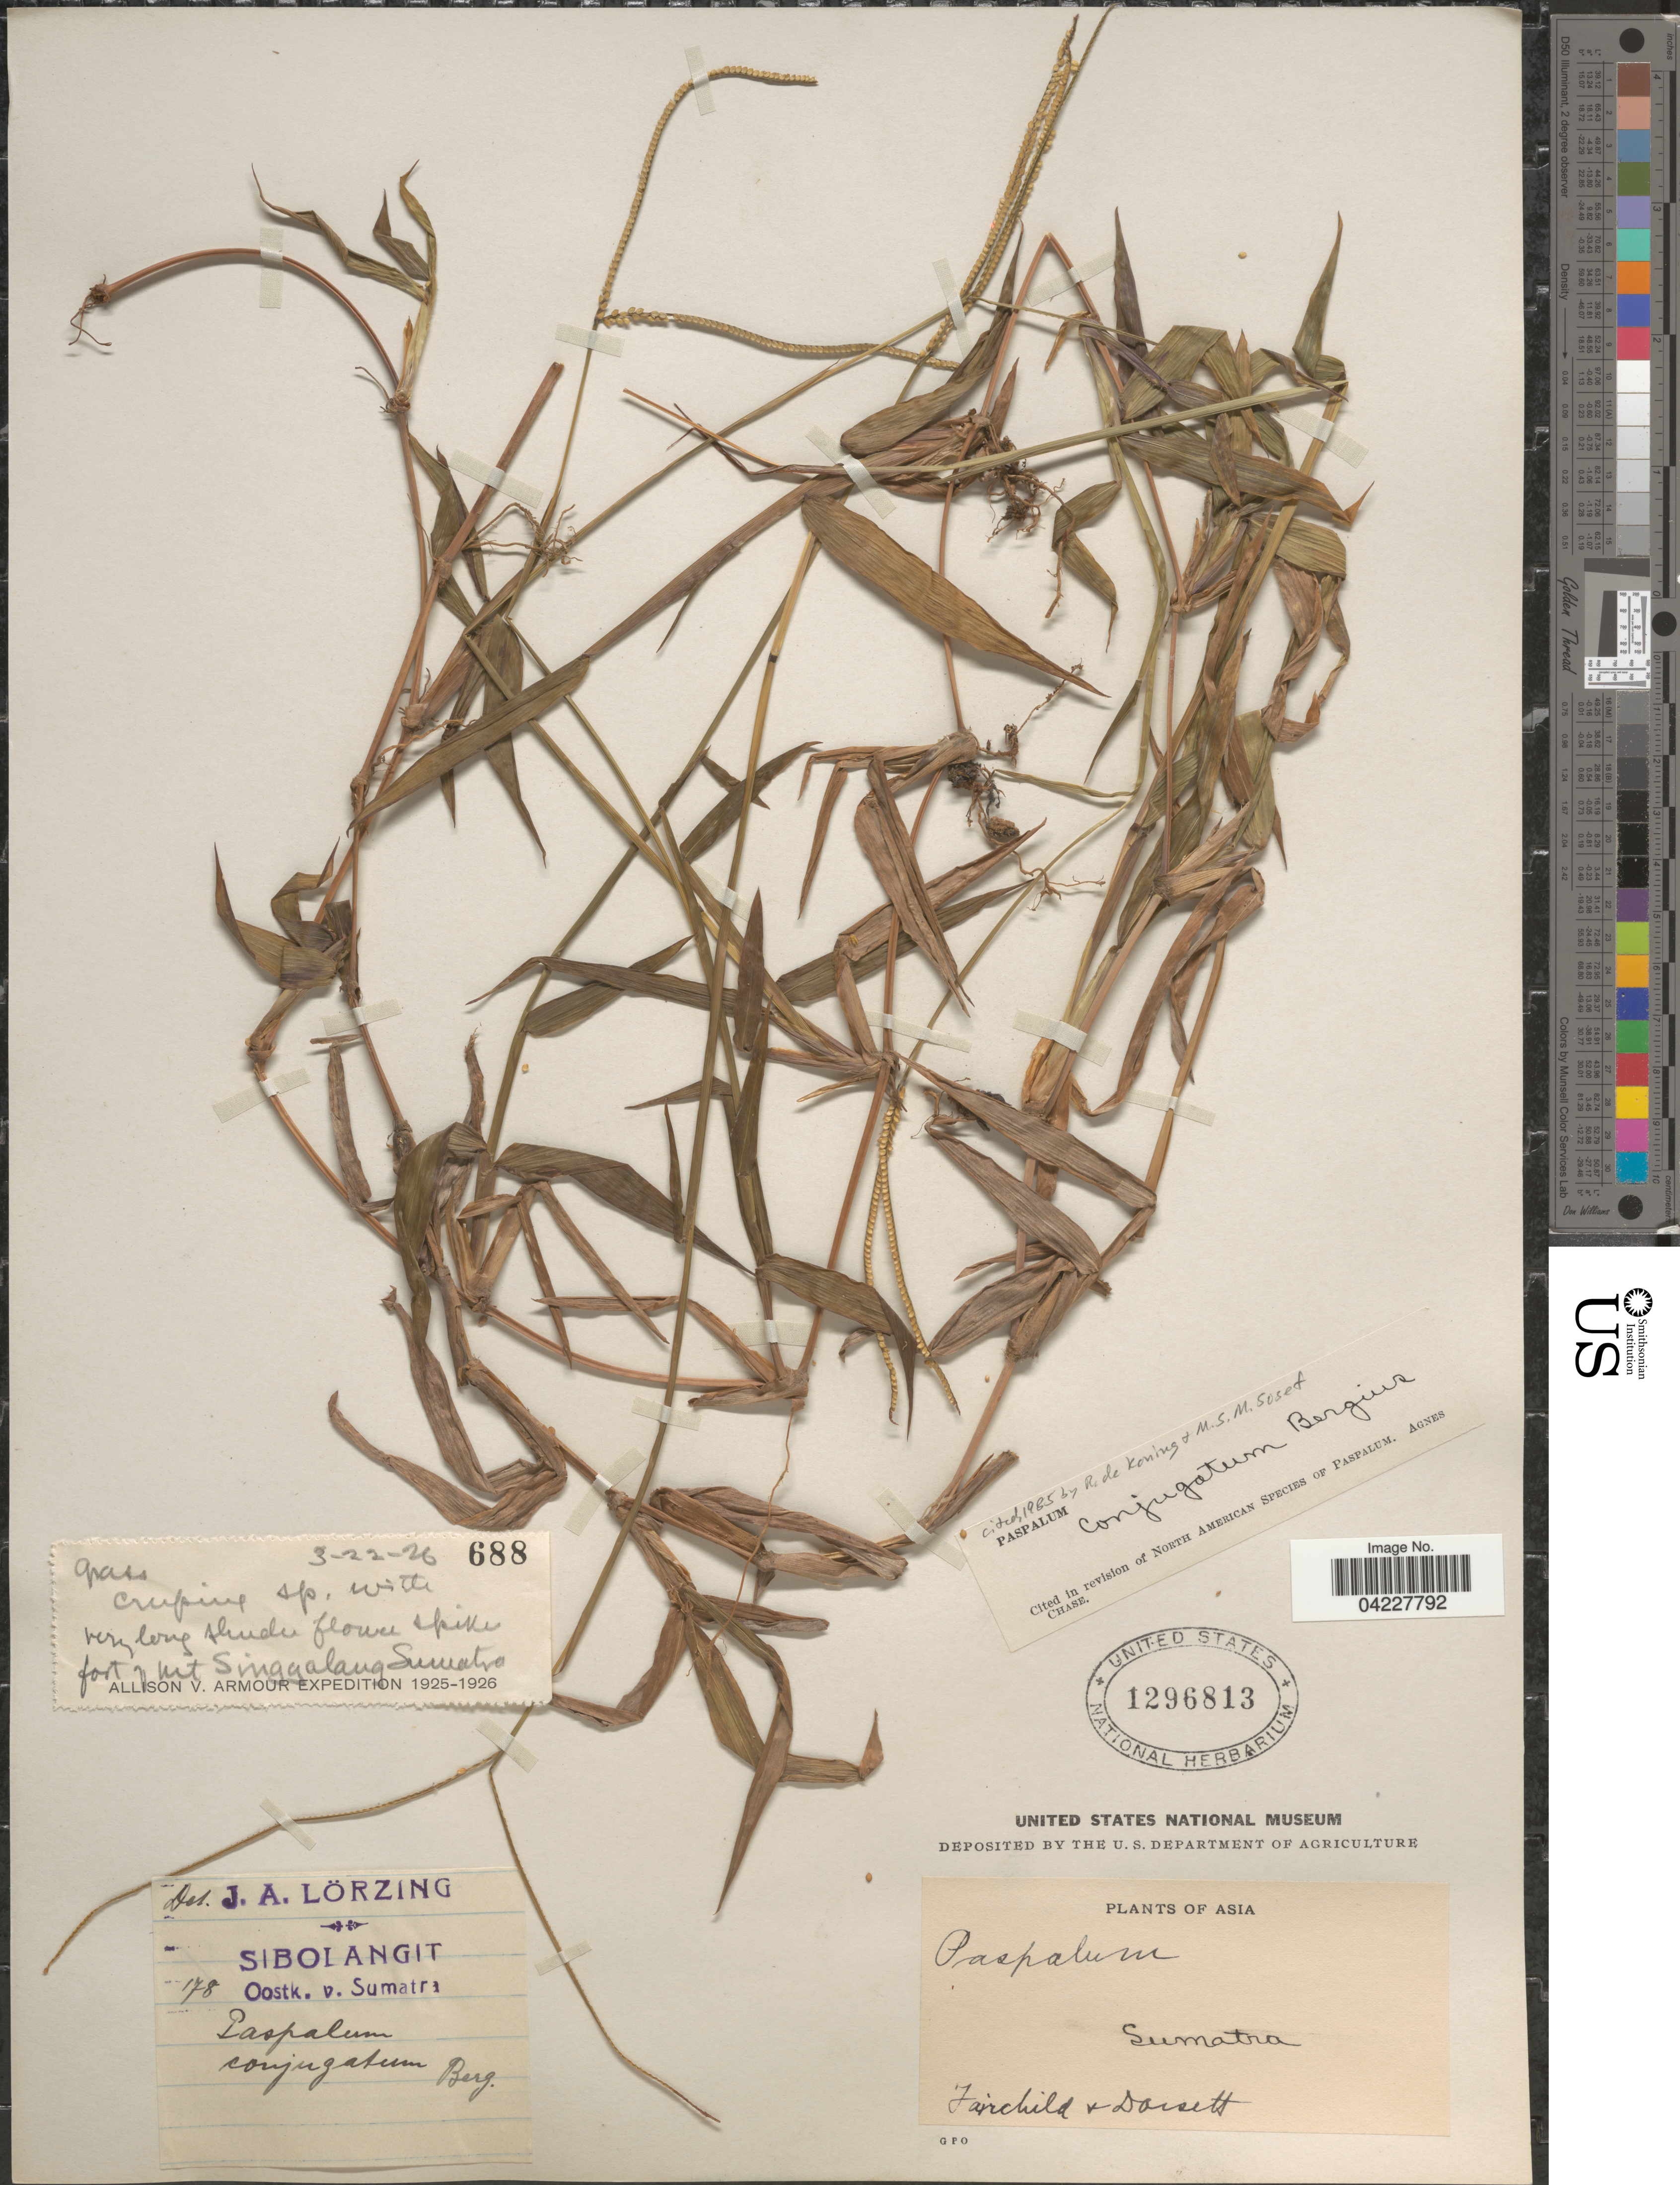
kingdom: Plantae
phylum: Tracheophyta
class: Liliopsida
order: Poales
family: Poaceae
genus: Paspalum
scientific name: Paspalum conjugatum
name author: P.J. Bergius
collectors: -. Fairchild & -- Dorsett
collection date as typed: Transcribed d/m/y: 22/3/26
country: Indonesia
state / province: Sumatra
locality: Fort of Mt. Singgalang.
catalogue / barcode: US 1296813